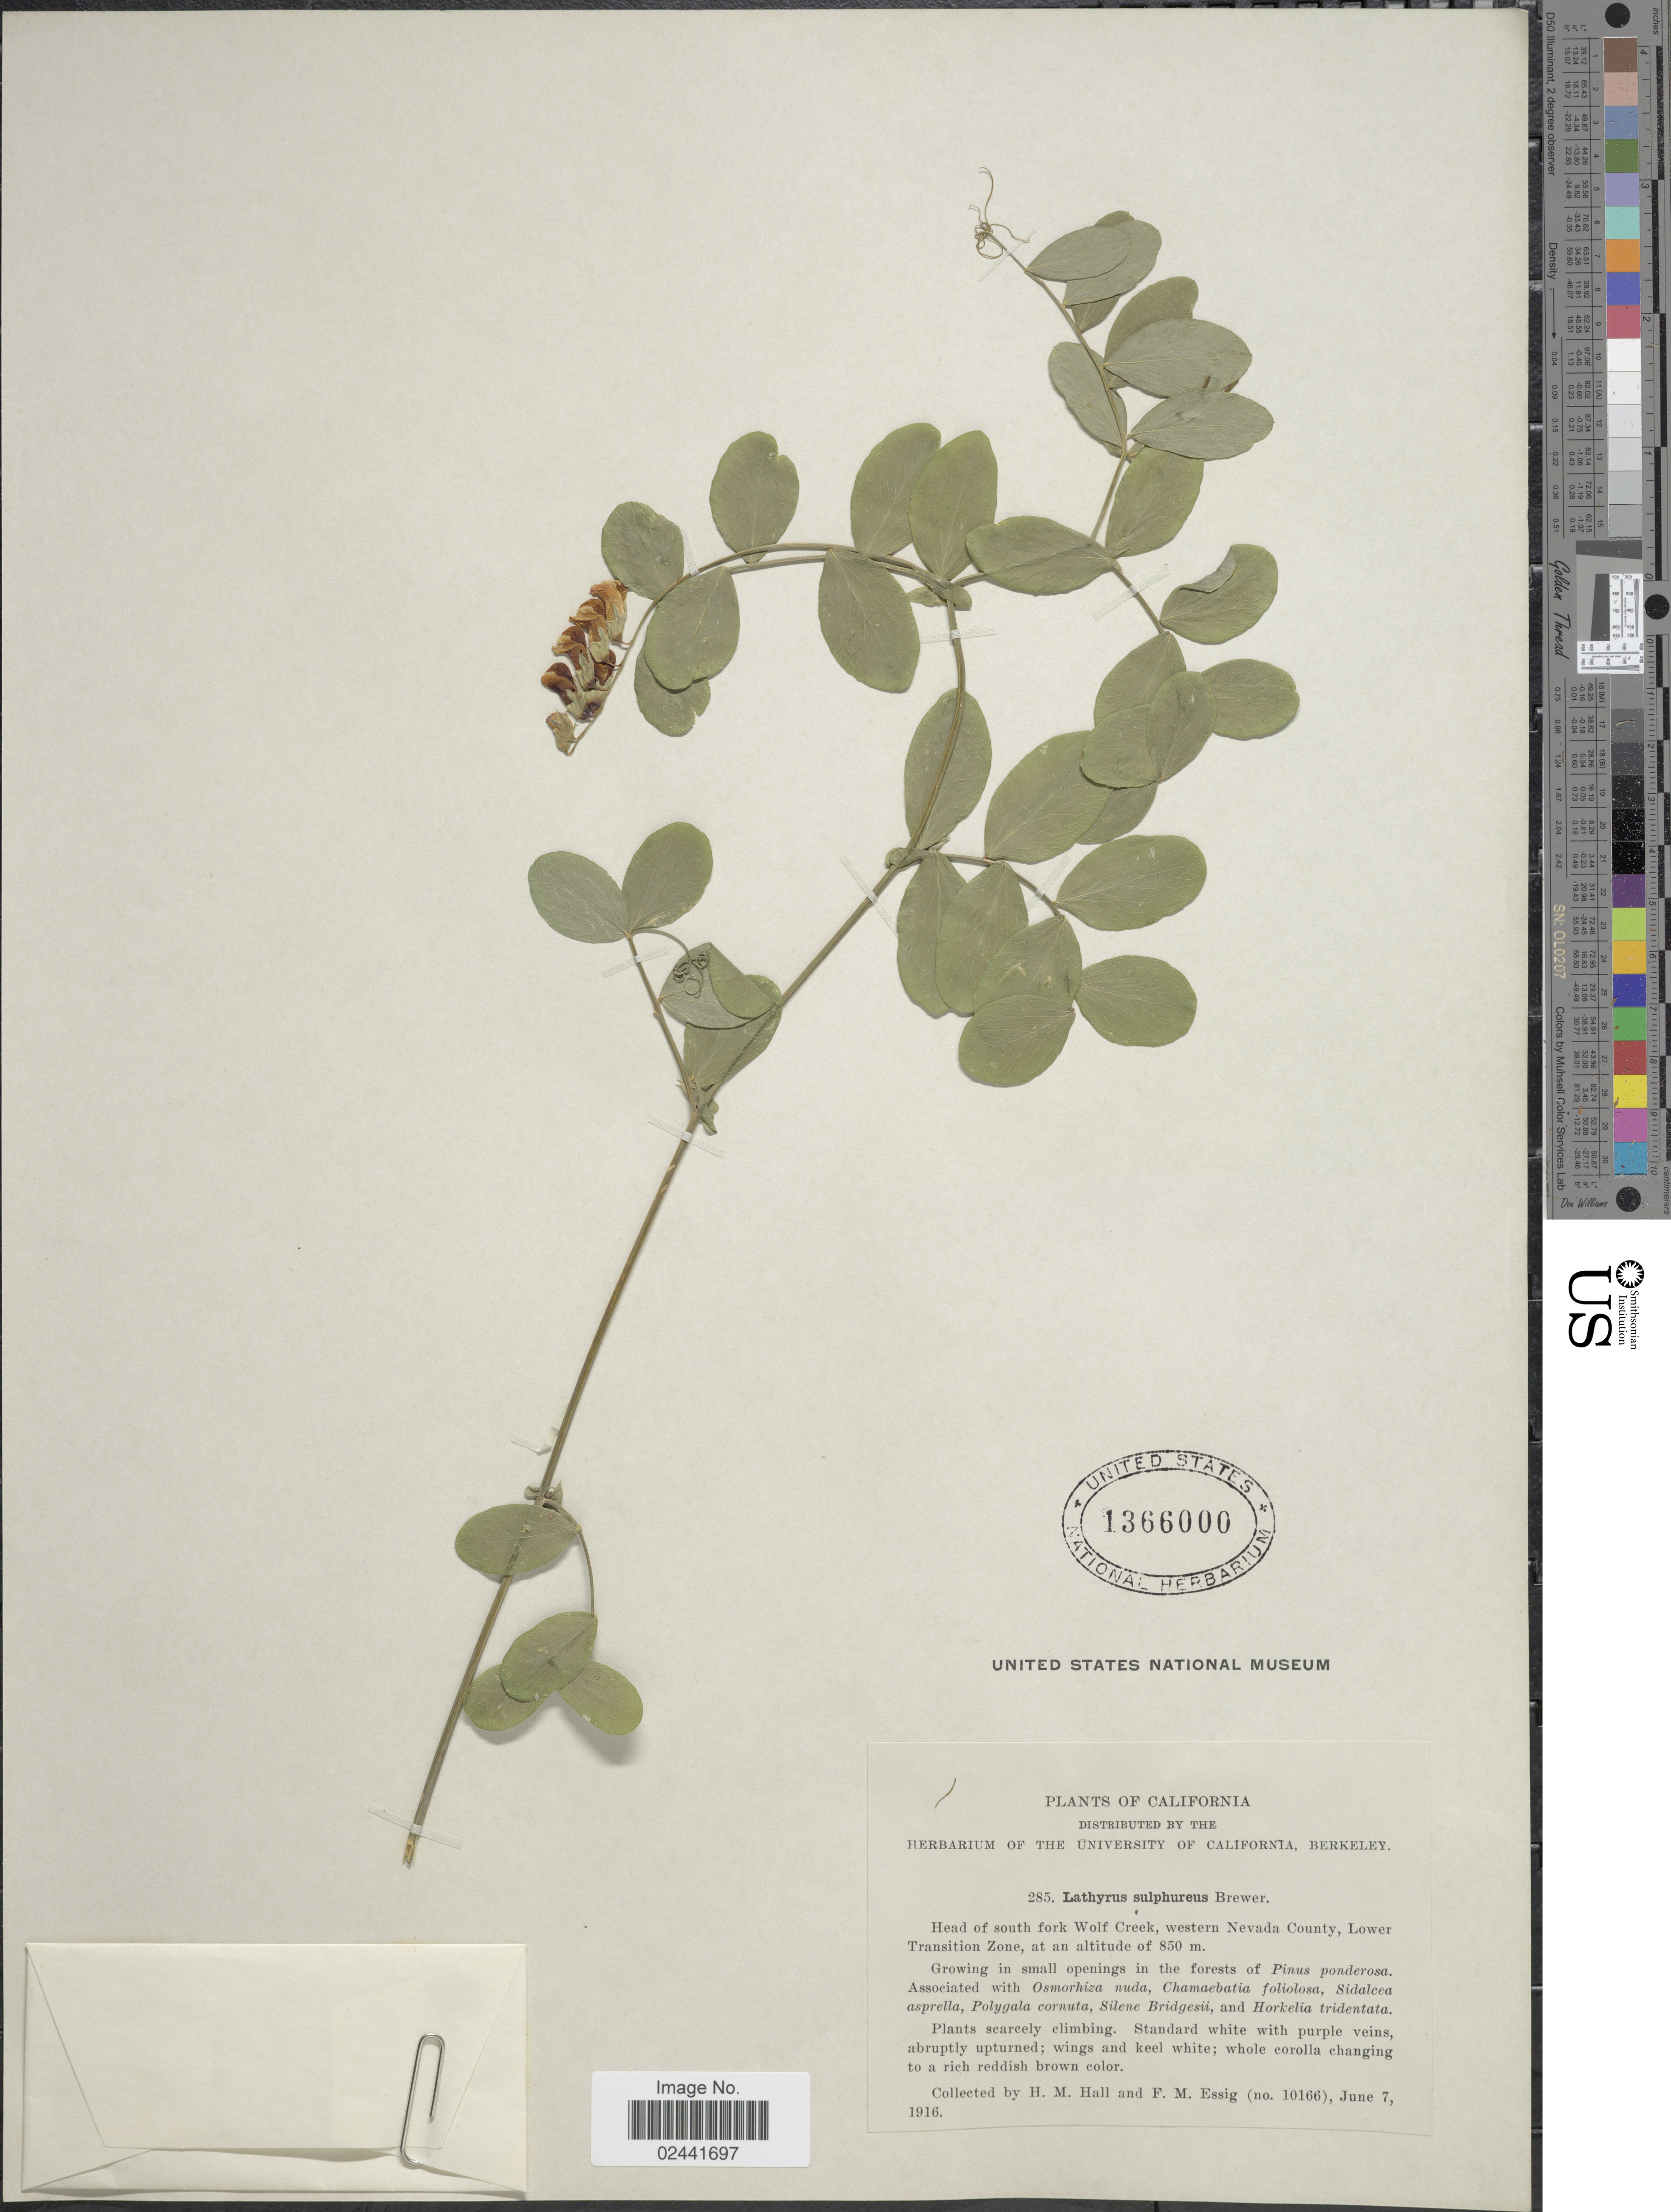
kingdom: Plantae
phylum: Tracheophyta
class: Magnoliopsida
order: Fabales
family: Fabaceae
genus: Lathyrus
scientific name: Lathyrus sulphureus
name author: W.H. Brewer ex A. Gray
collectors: H. M. Hall & F. Essig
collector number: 10166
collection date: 1916-06-07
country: United States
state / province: California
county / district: Nevada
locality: Head of south fork Wolf Creek, western Nevada County, Lower Transition Zone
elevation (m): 850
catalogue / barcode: US 1366000